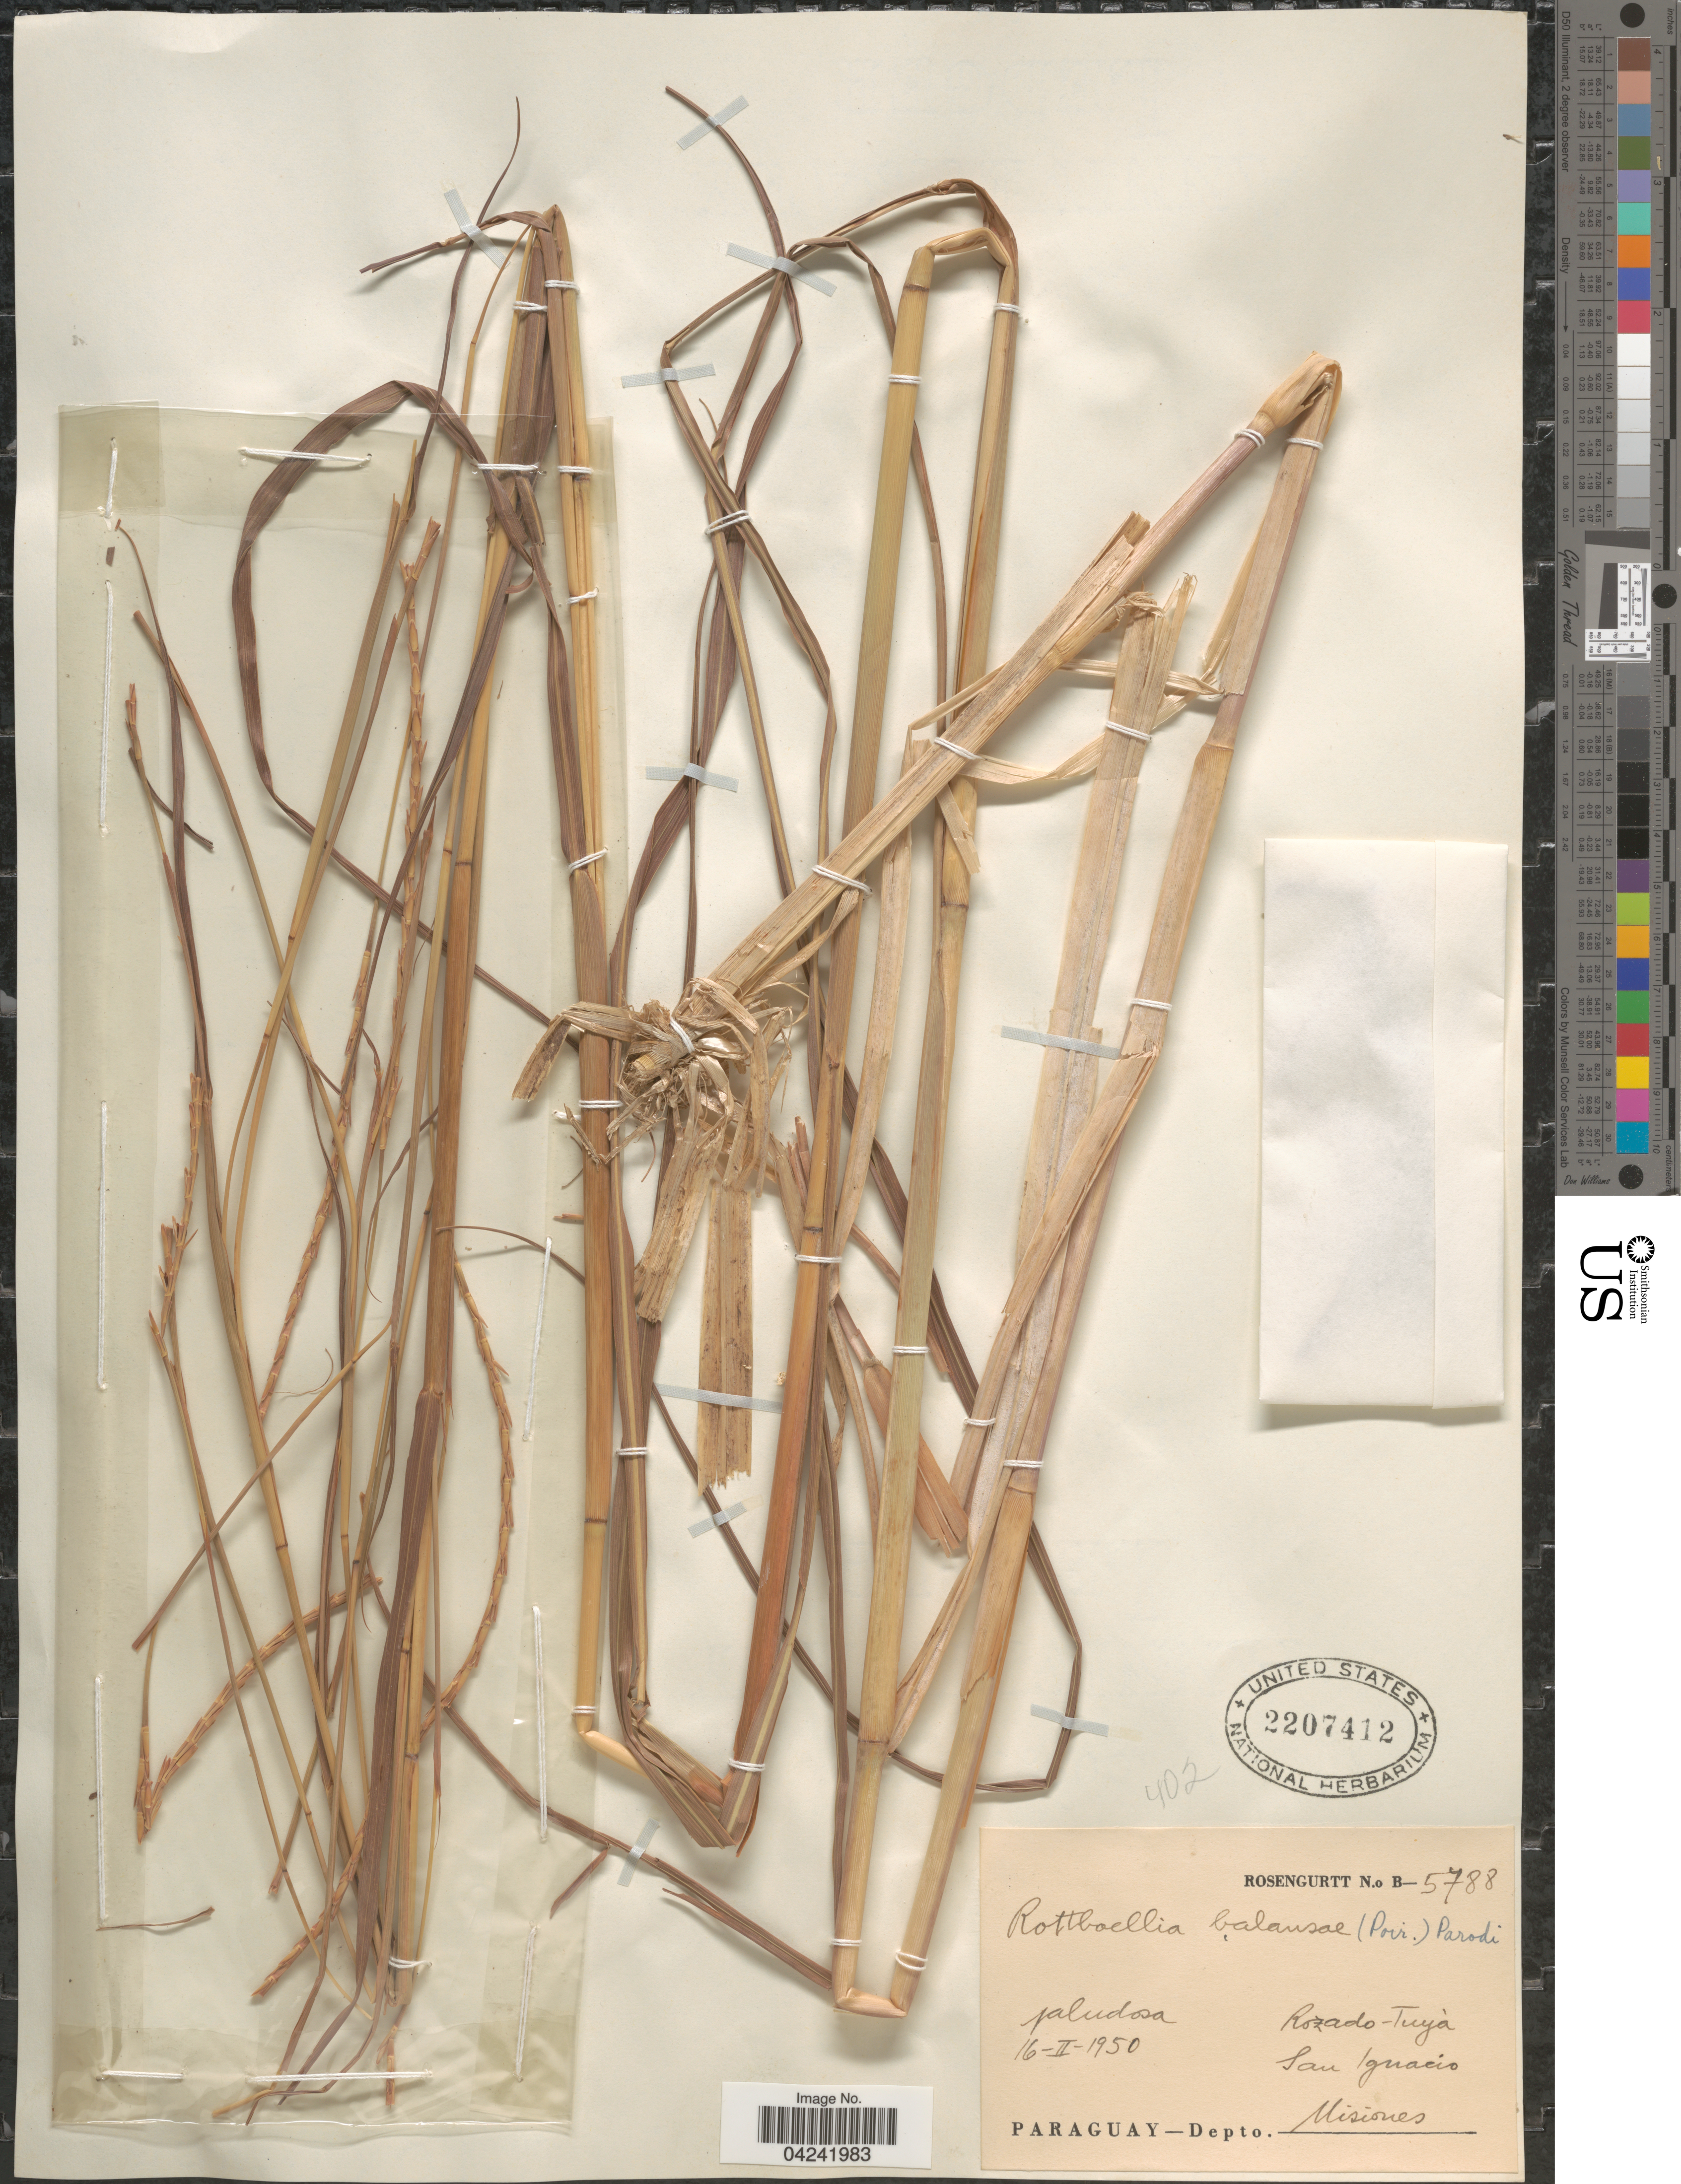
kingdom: Plantae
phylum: Tracheophyta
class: Liliopsida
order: Poales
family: Poaceae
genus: Mnesithea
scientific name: Mnesithea balansae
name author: (Hack.) de Koning & Sosef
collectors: Rosengurtt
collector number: B-5788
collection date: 1950-02-16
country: Paraguay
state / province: Misiones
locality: Paludosa. Rozado-Tuyá. San Ignacio. Depto. Misiones.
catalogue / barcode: US 2207412